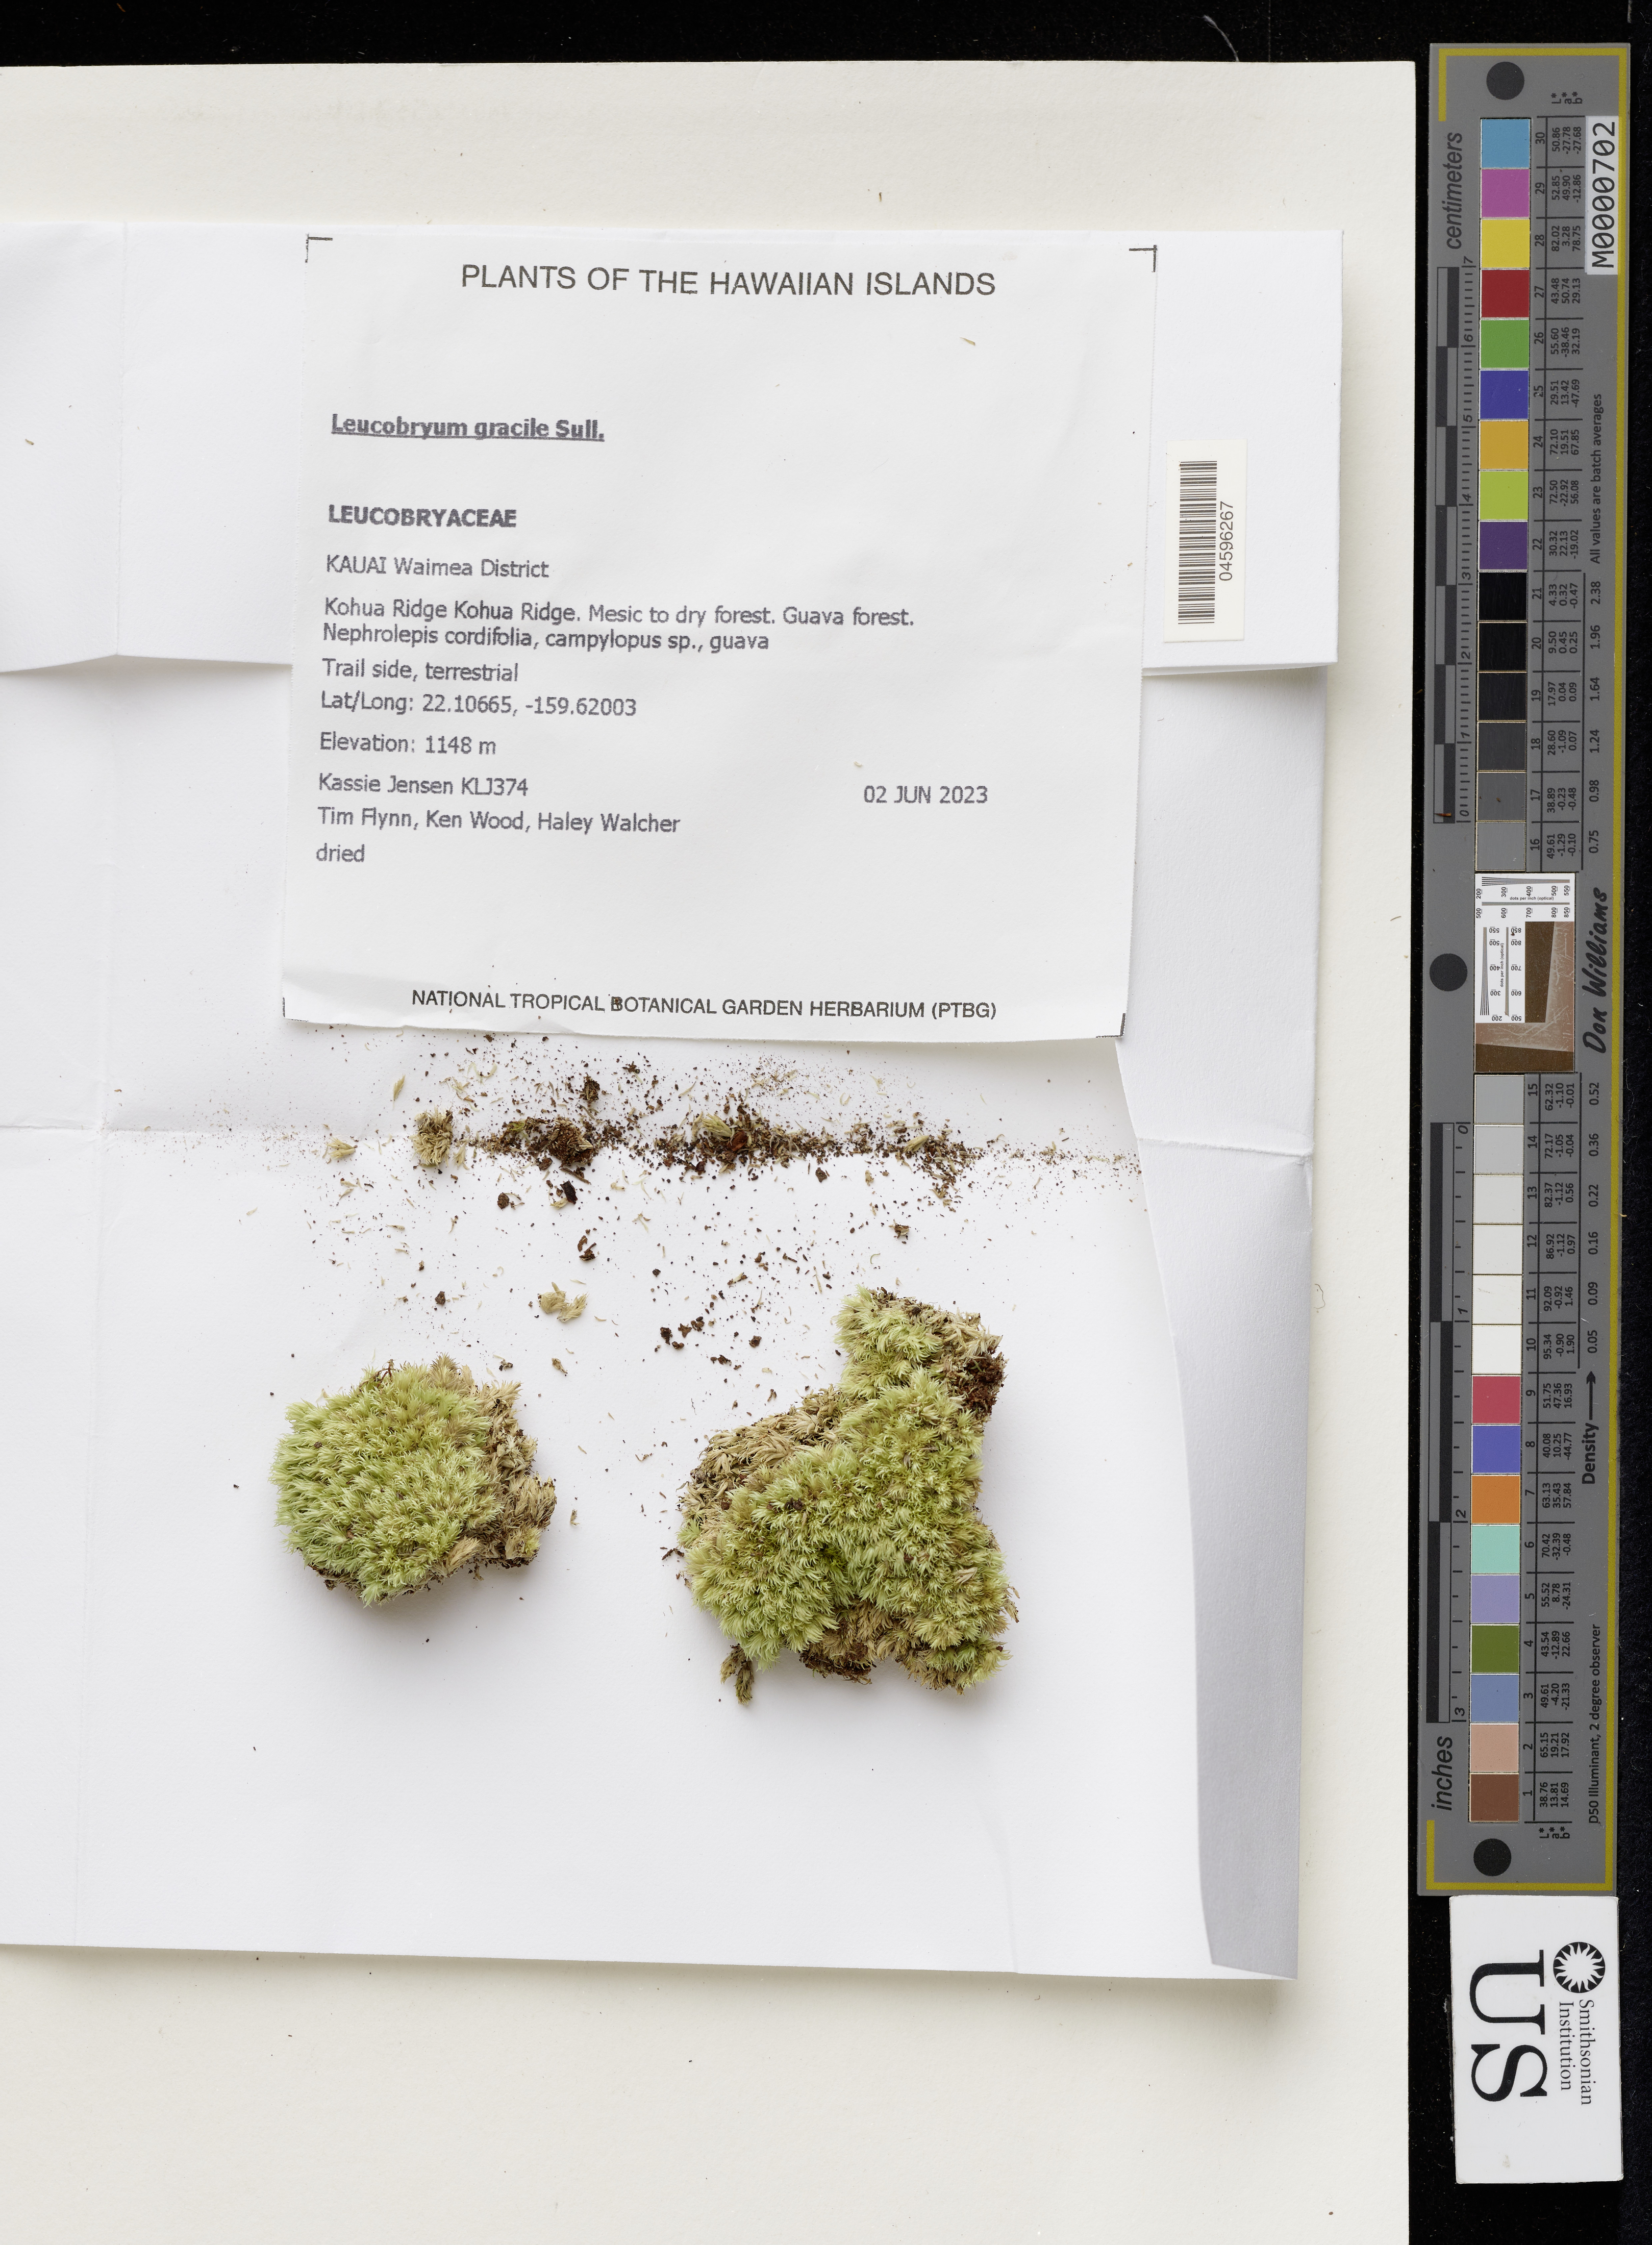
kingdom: Plantae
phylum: Bryophyta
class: Bryopsida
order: Dicranales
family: Leucobryaceae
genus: Leucobryum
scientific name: Leucobryum gracile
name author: Sull.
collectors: T. Flynn & K. R. Wood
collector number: KLJ374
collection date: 2023-06-02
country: United States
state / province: Hawaii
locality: Kauai Waimea District. Kohua Ridge Kohua.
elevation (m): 1148